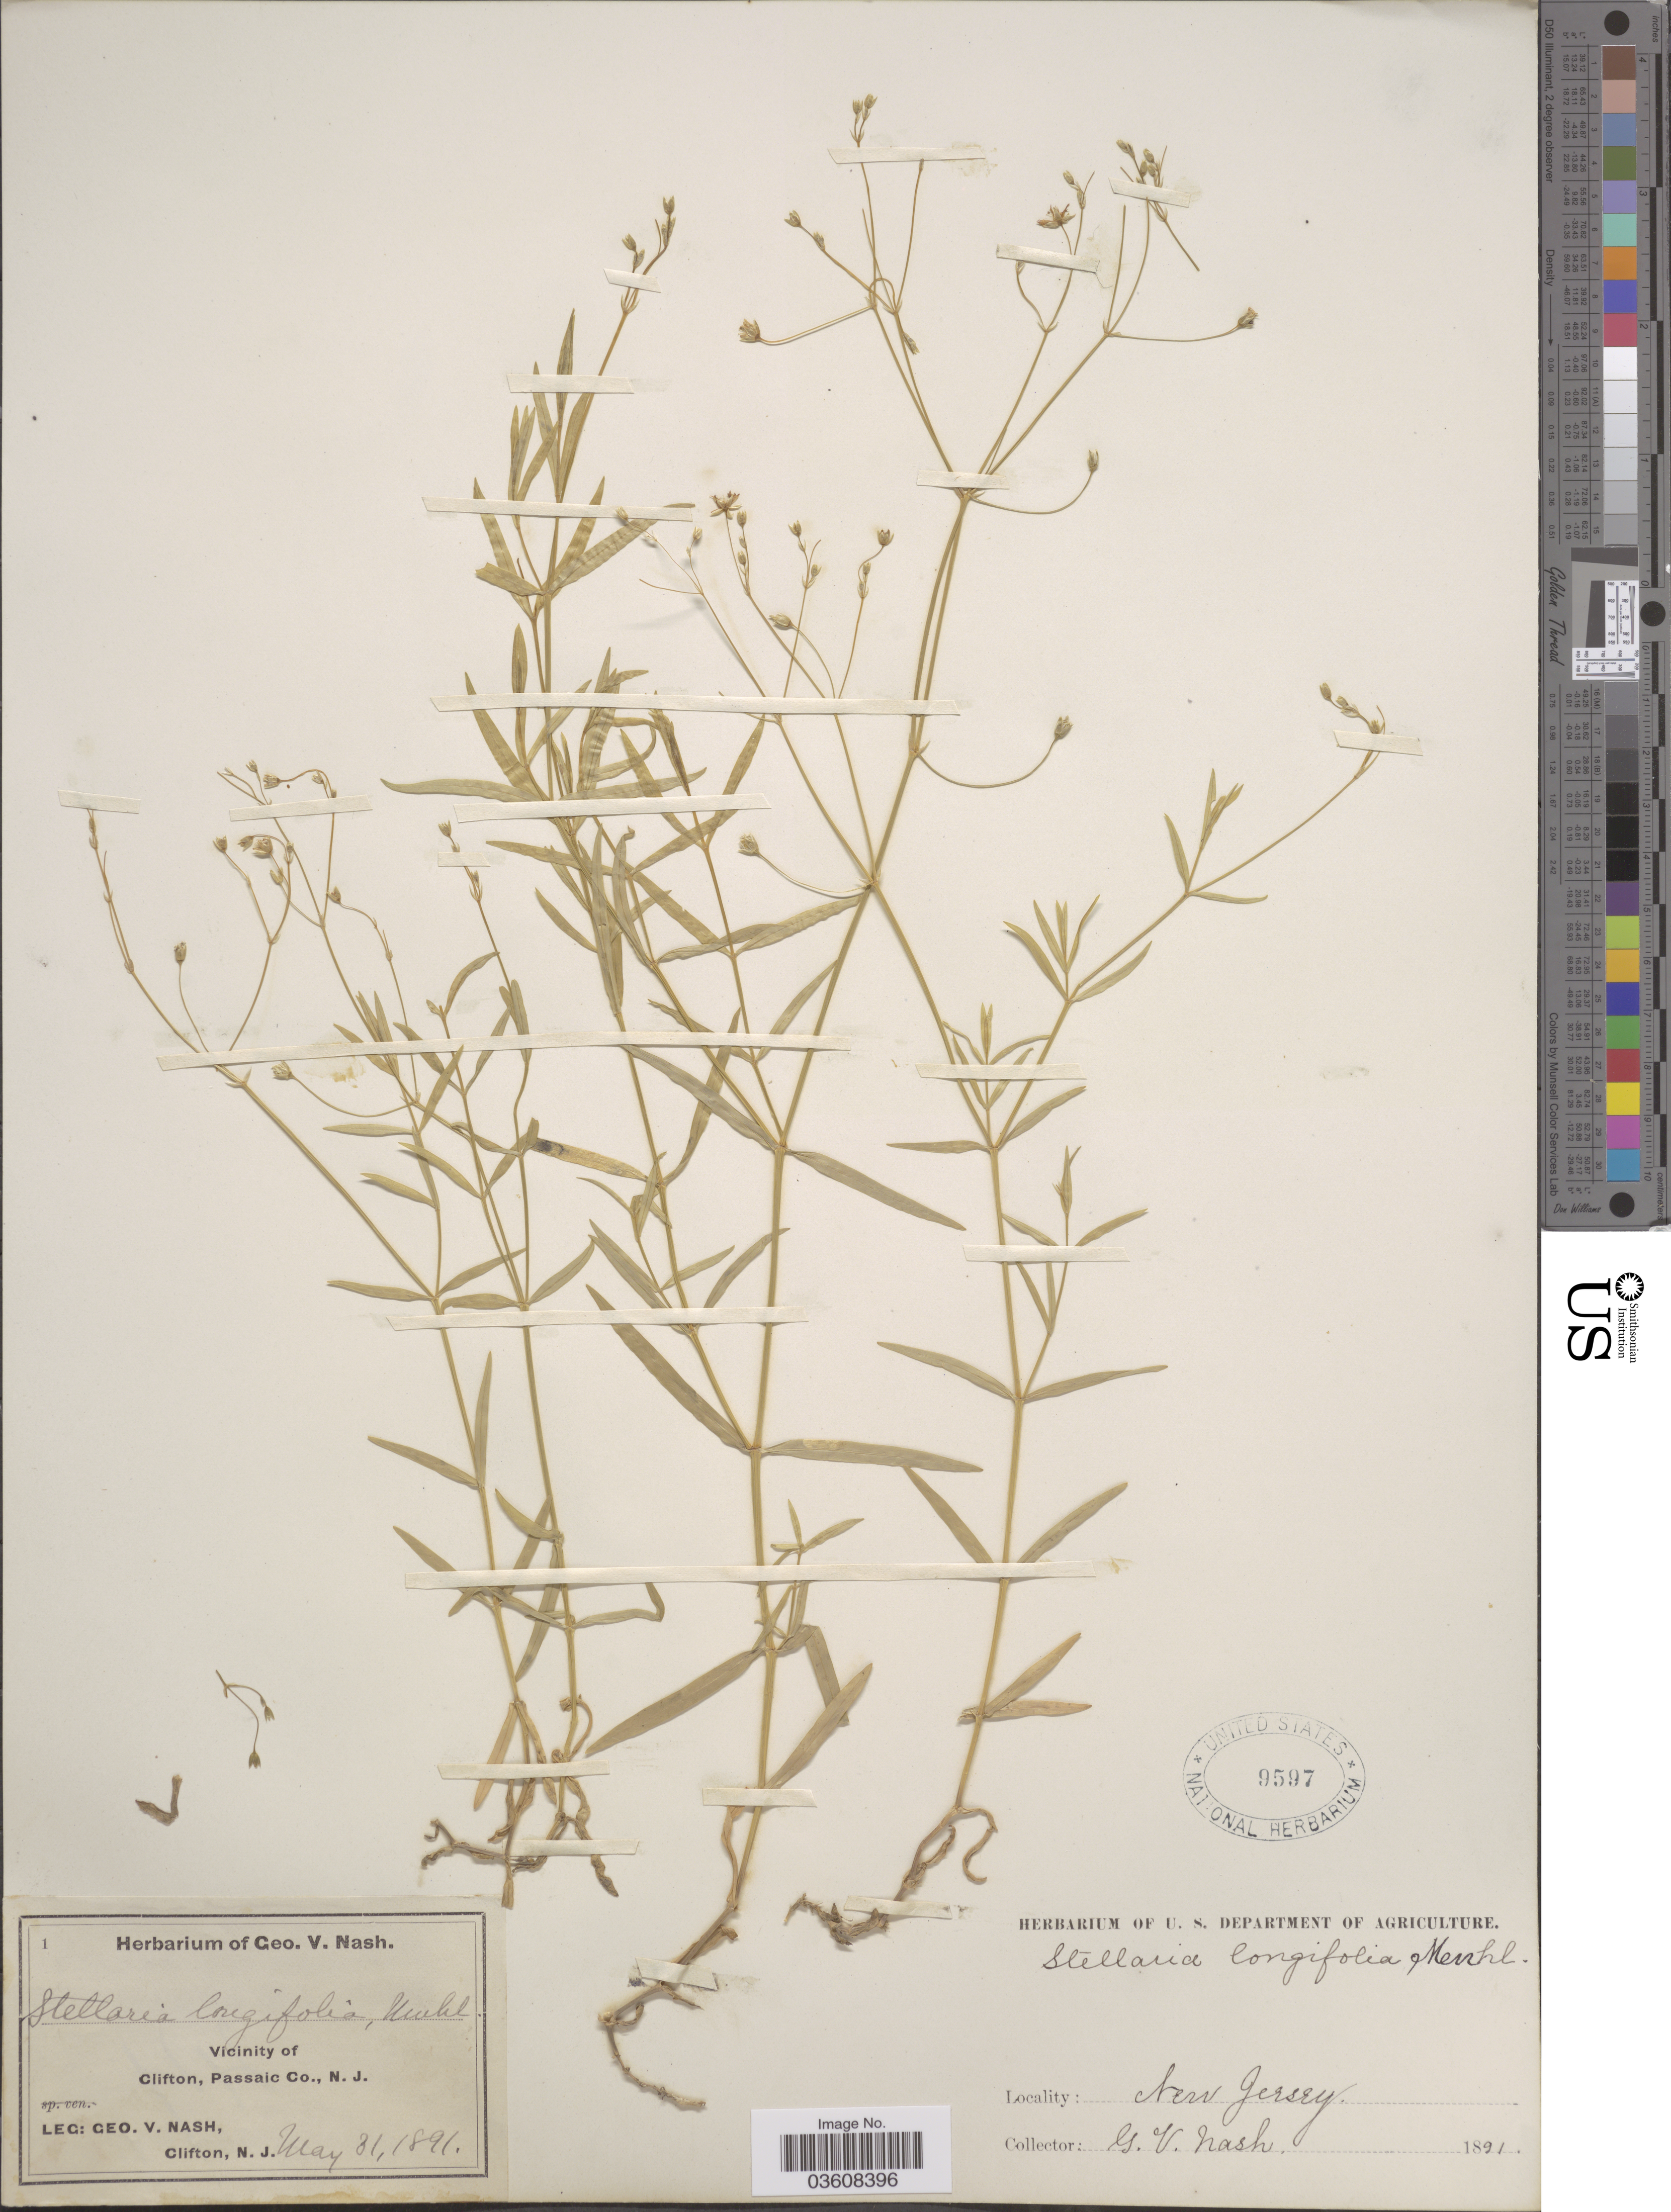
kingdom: Plantae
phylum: Tracheophyta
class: Magnoliopsida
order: Caryophyllales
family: Caryophyllaceae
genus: Stellaria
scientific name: Stellaria longifolia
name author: Muhl. ex Willd.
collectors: G. V. Nash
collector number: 1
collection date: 1891-05-31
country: United States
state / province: New Jersey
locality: Vicinity of Clifton, Passaic Co.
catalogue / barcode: US 9597